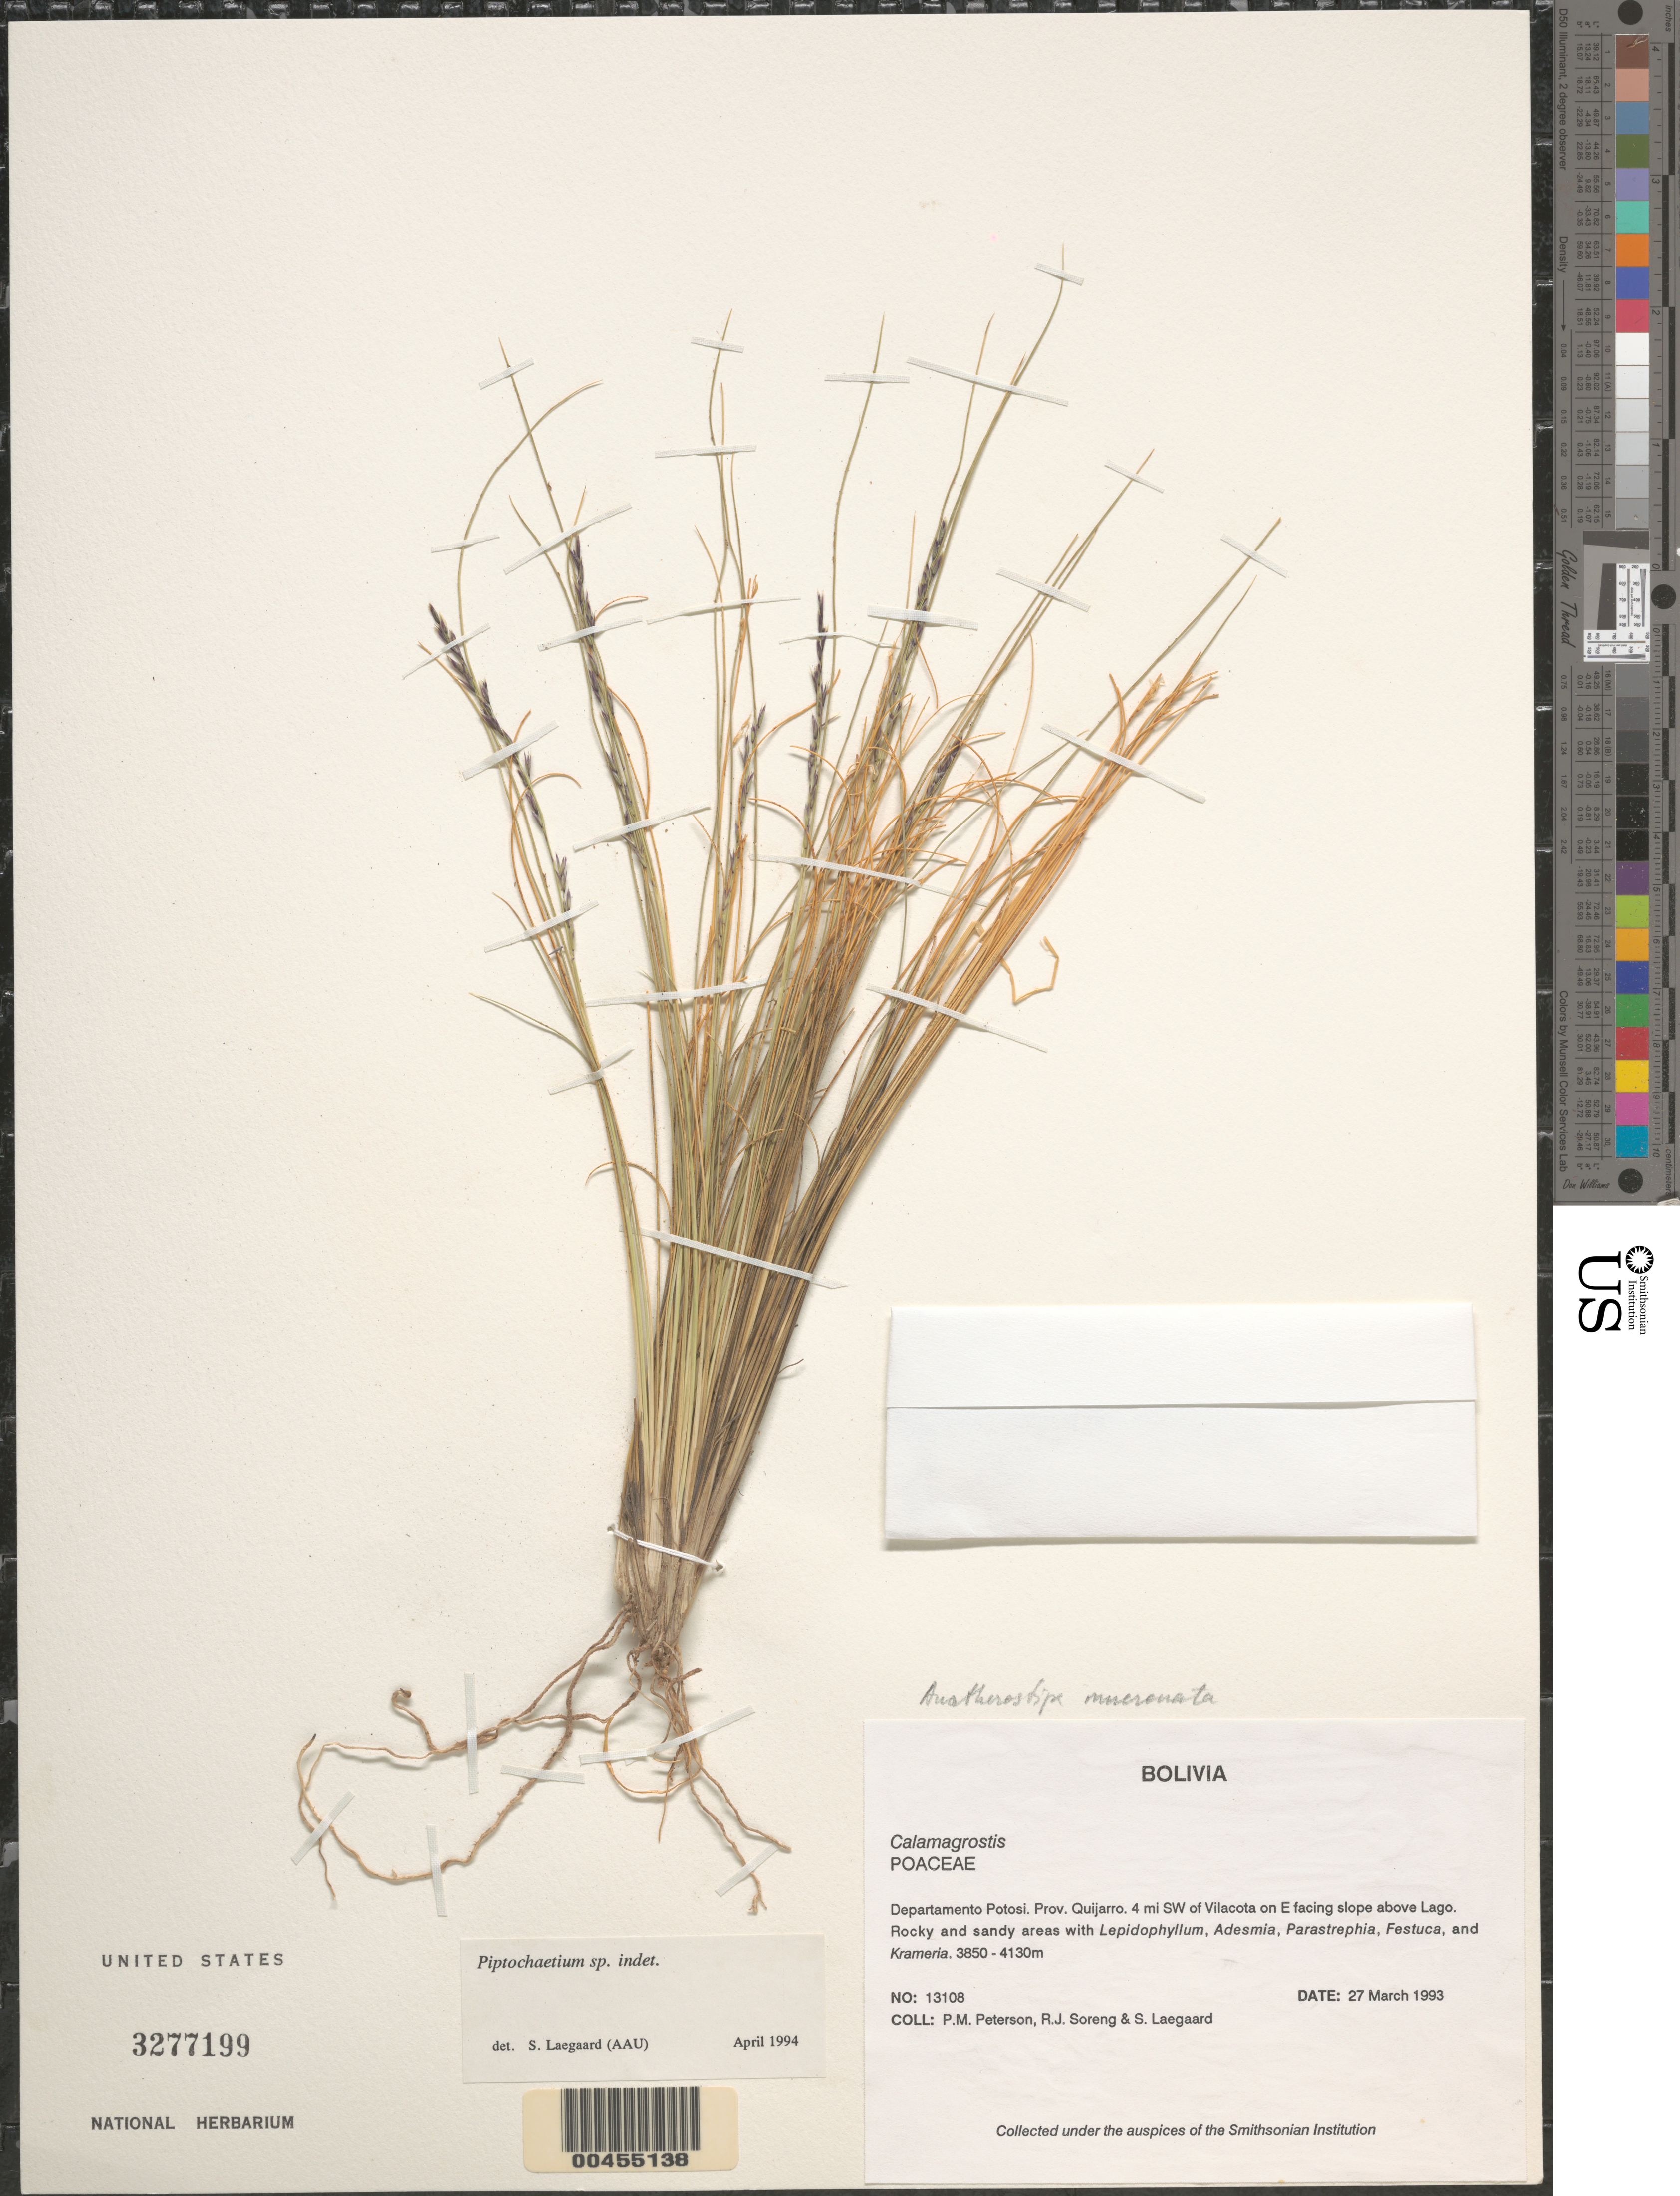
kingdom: Plantae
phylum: Tracheophyta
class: Liliopsida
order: Poales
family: Poaceae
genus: Calamagrostis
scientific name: Calamagrostis sp.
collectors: P. M. Peterson, R. J. Soreng & S. Lægaard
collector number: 13108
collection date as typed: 27 Mar 1993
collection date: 1993-03-27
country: Bolivia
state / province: Potosí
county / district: Quijarro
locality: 4 mi SW of Villa Alota on E facing slope above lago.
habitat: Rocky and sandy areas with Lepidophyllum, Adesmia, Parastrephia, Festuca, and Krameria.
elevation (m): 3850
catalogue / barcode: US 3277199